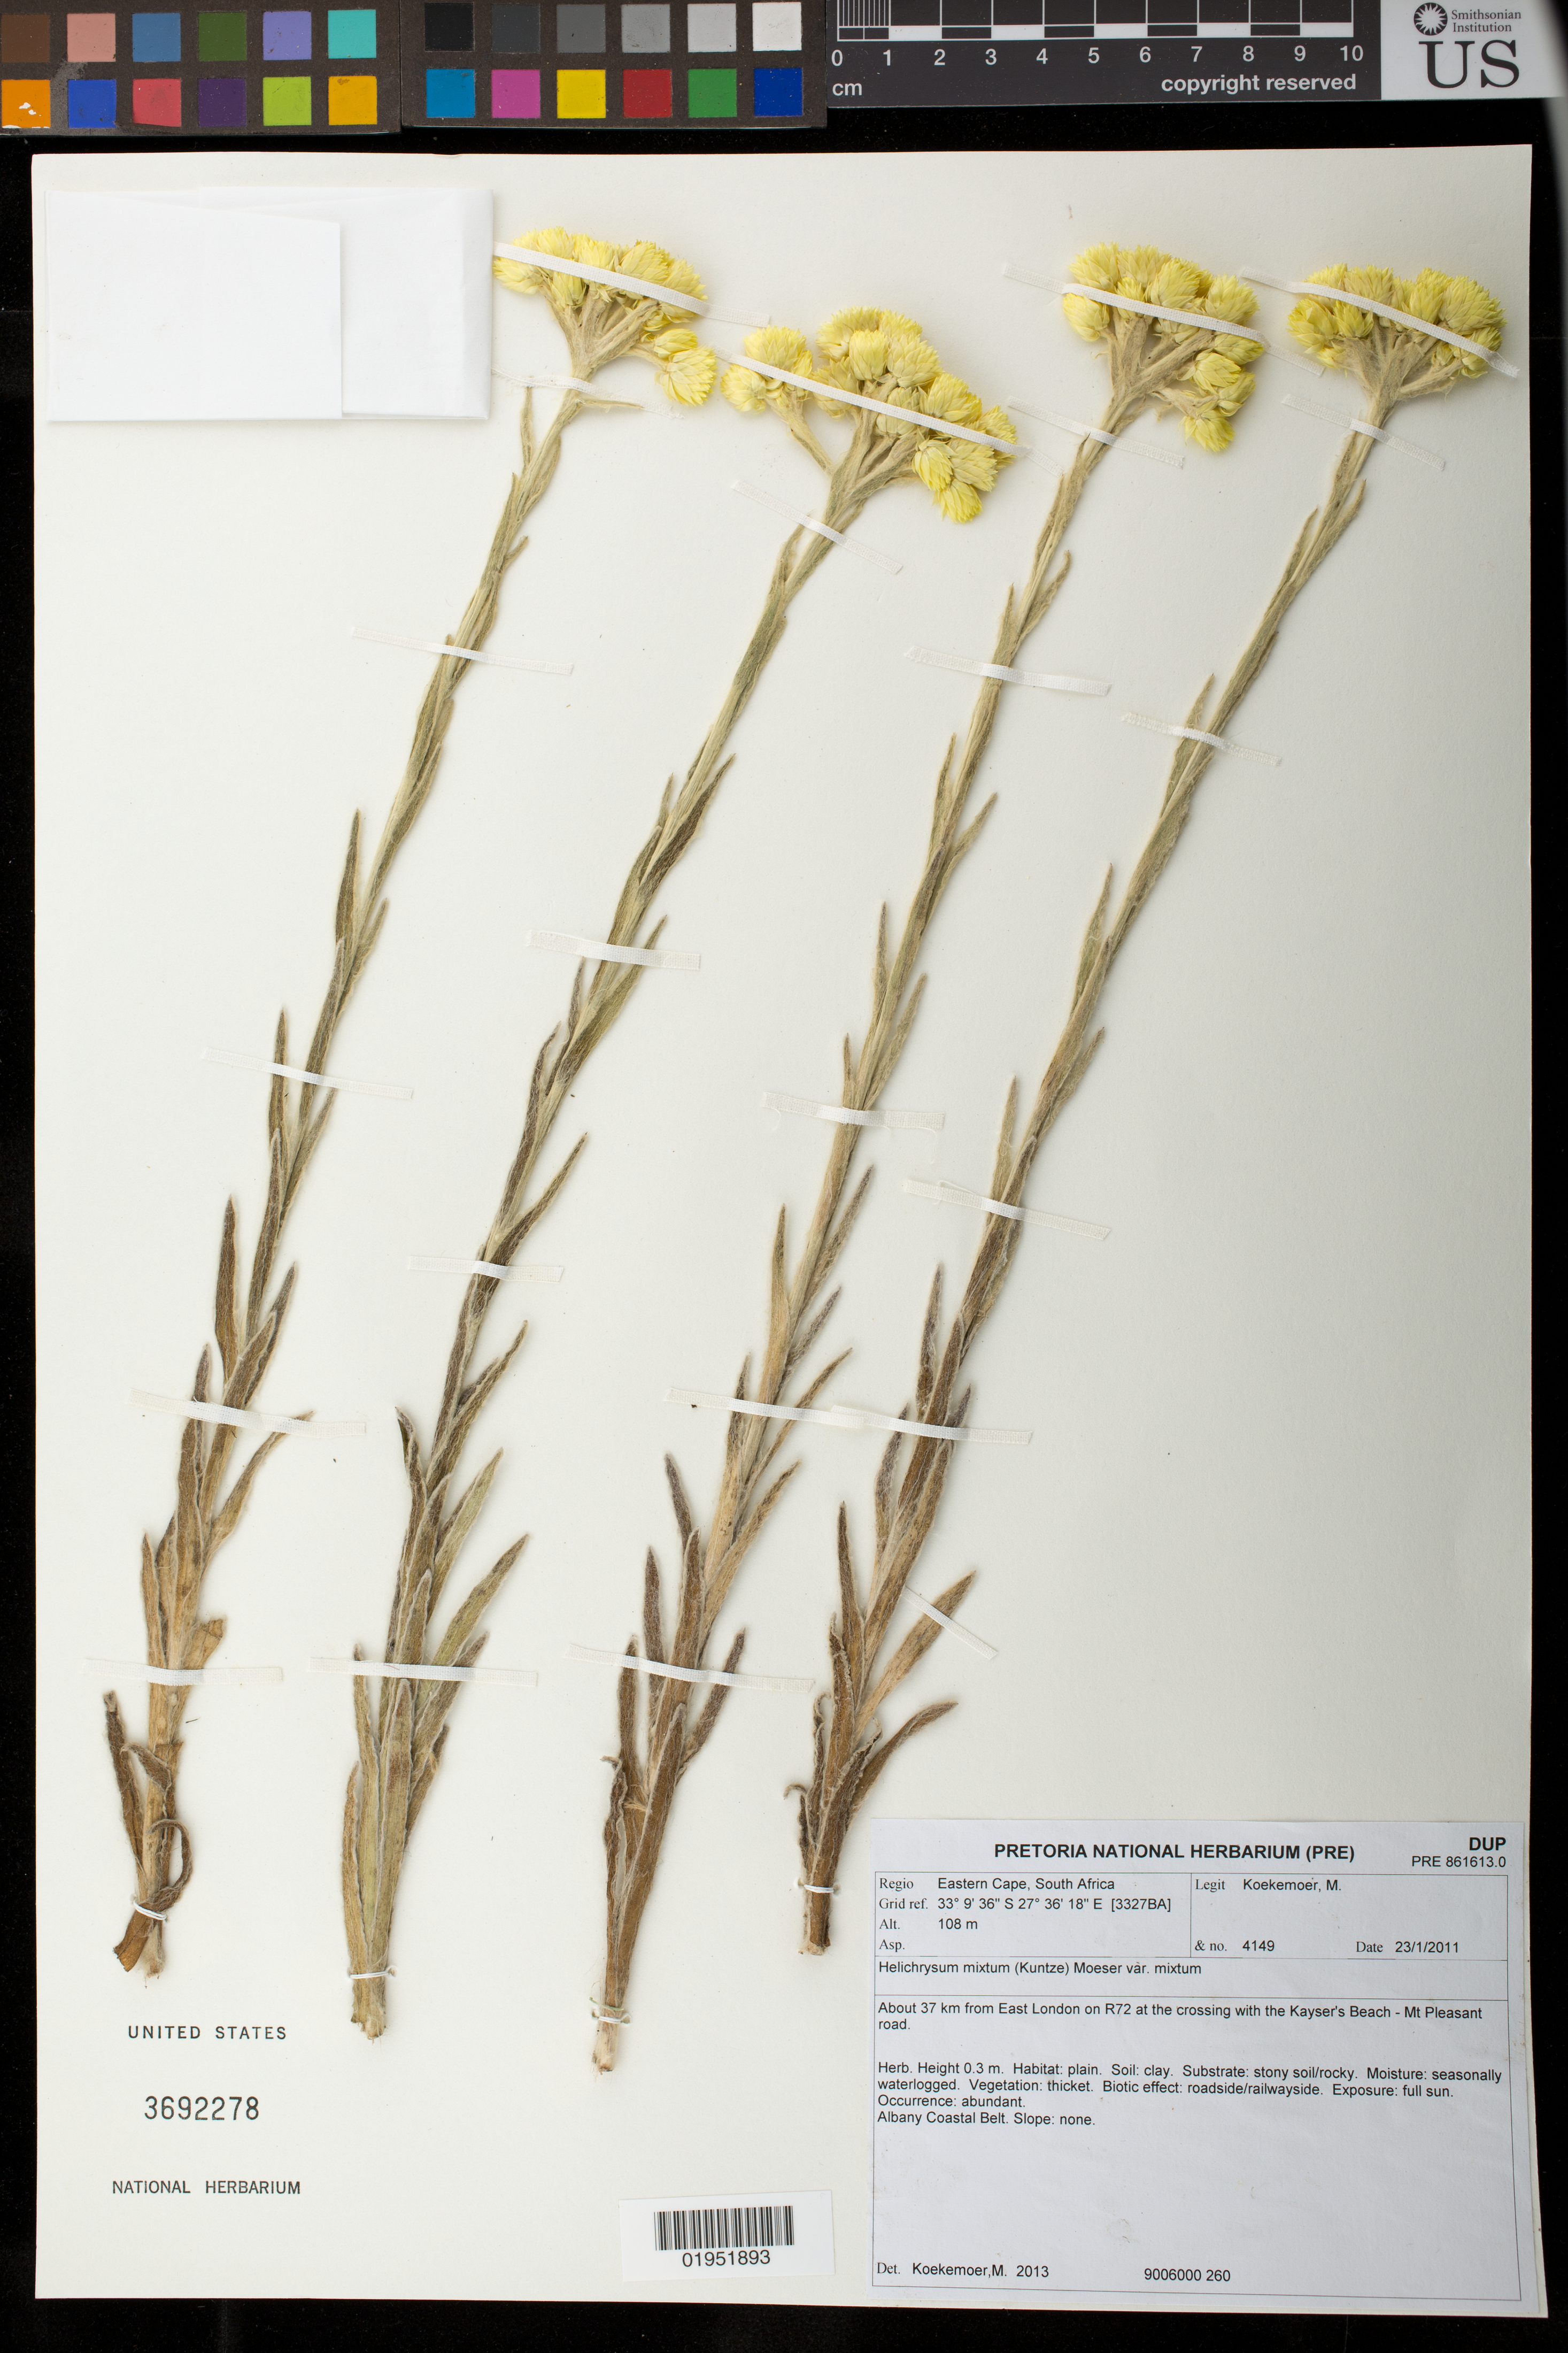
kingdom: Plantae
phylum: Tracheophyta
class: Magnoliopsida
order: Asterales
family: Asteraceae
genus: Helichrysum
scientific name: Helichrysum mixtum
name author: (Kuntze) Moeser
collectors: M. Koekemoer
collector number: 4149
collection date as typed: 23 Jan 2011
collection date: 2011-01-23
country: South Africa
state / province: Eastern Cape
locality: Between Bathurst and Port Alfred, at 46 km marker. Close to St. Francis Health Centre/Kleinemonde turn-off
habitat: Albany Coastal Belt; clay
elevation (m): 225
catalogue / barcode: US 3692278